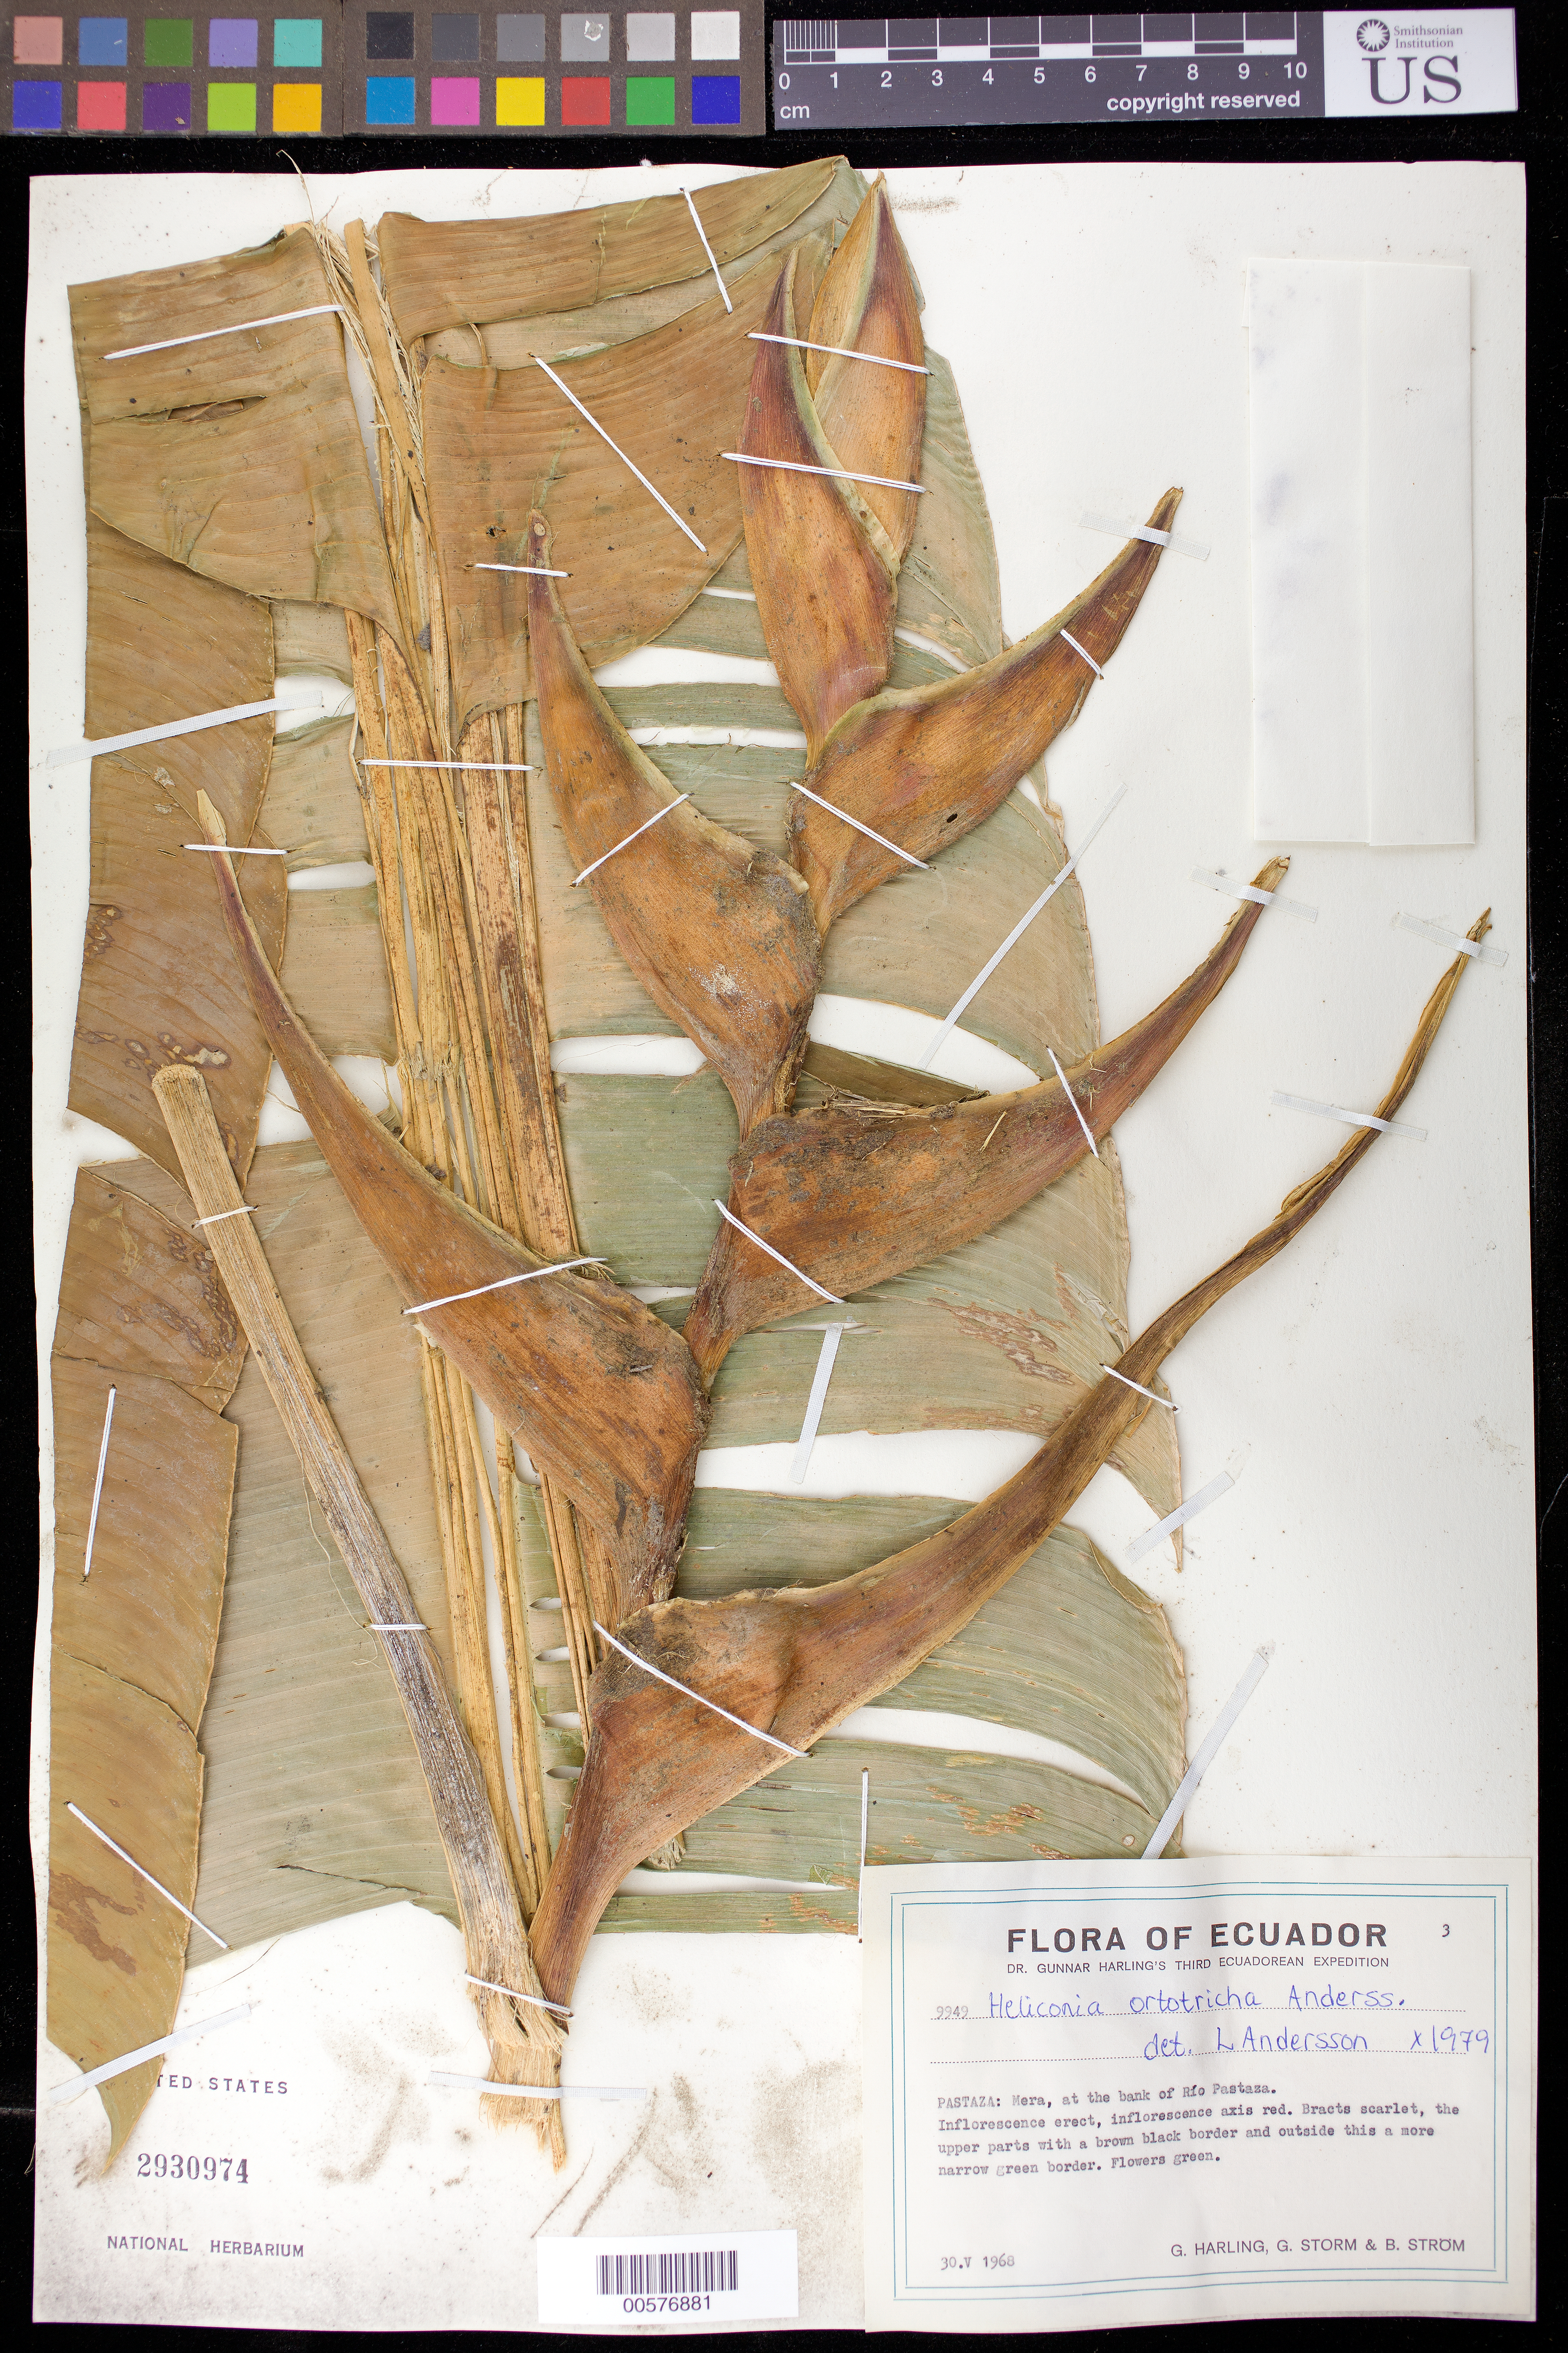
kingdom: Plantae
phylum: Tracheophyta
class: Liliopsida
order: Zingiberales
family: Heliconiaceae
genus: Heliconia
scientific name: Heliconia orthotricha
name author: L. Andersson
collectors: G. Harling, G. Storm & B. Storm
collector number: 9949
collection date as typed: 30 May 1968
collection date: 1968-05-30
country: Ecuador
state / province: Pastaza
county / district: Mera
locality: At the bank of Rio Pastaza.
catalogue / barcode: US 2930974